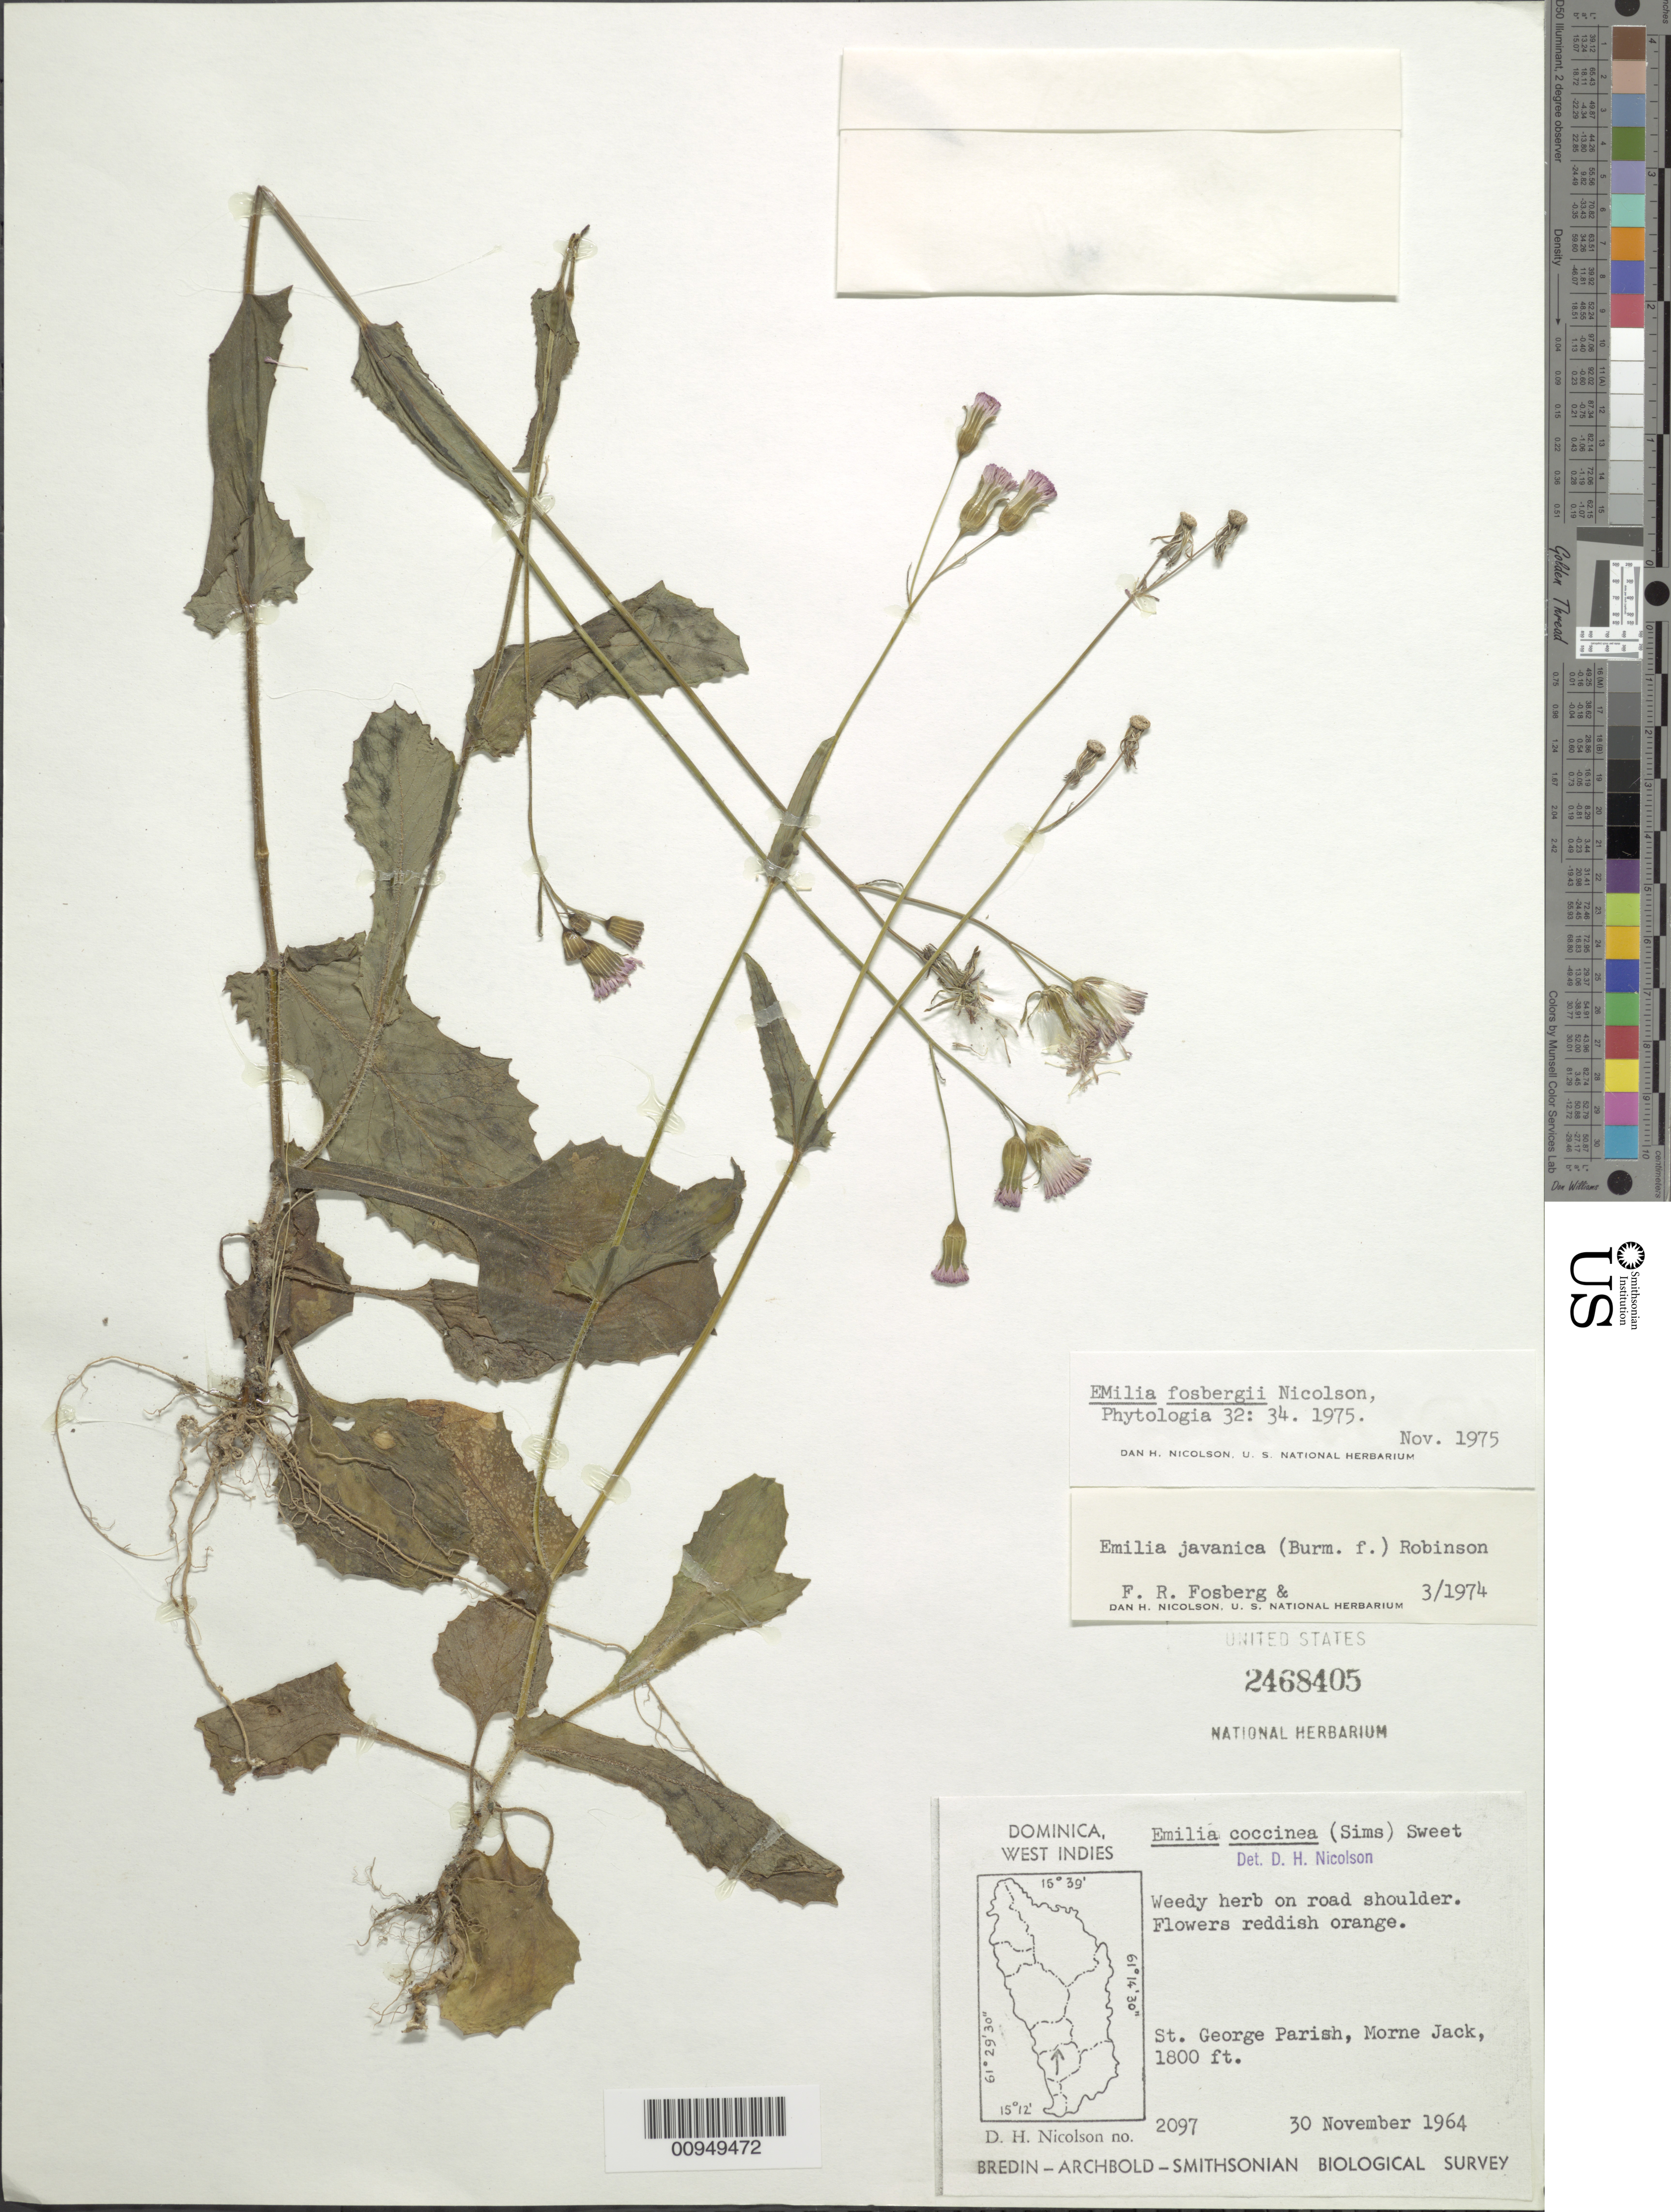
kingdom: Plantae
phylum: Tracheophyta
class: Magnoliopsida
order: Asterales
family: Asteraceae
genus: Emilia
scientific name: Emilia fosbergii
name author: Nicolson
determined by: Nicolson, Dan H.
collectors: D. H. Nicolson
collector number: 2097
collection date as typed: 30 Nov 1964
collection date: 1964-11-30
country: Dominica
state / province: St. George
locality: Morne Jack, shoulder of road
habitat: On road shoulder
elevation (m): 549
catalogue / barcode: US 2425312